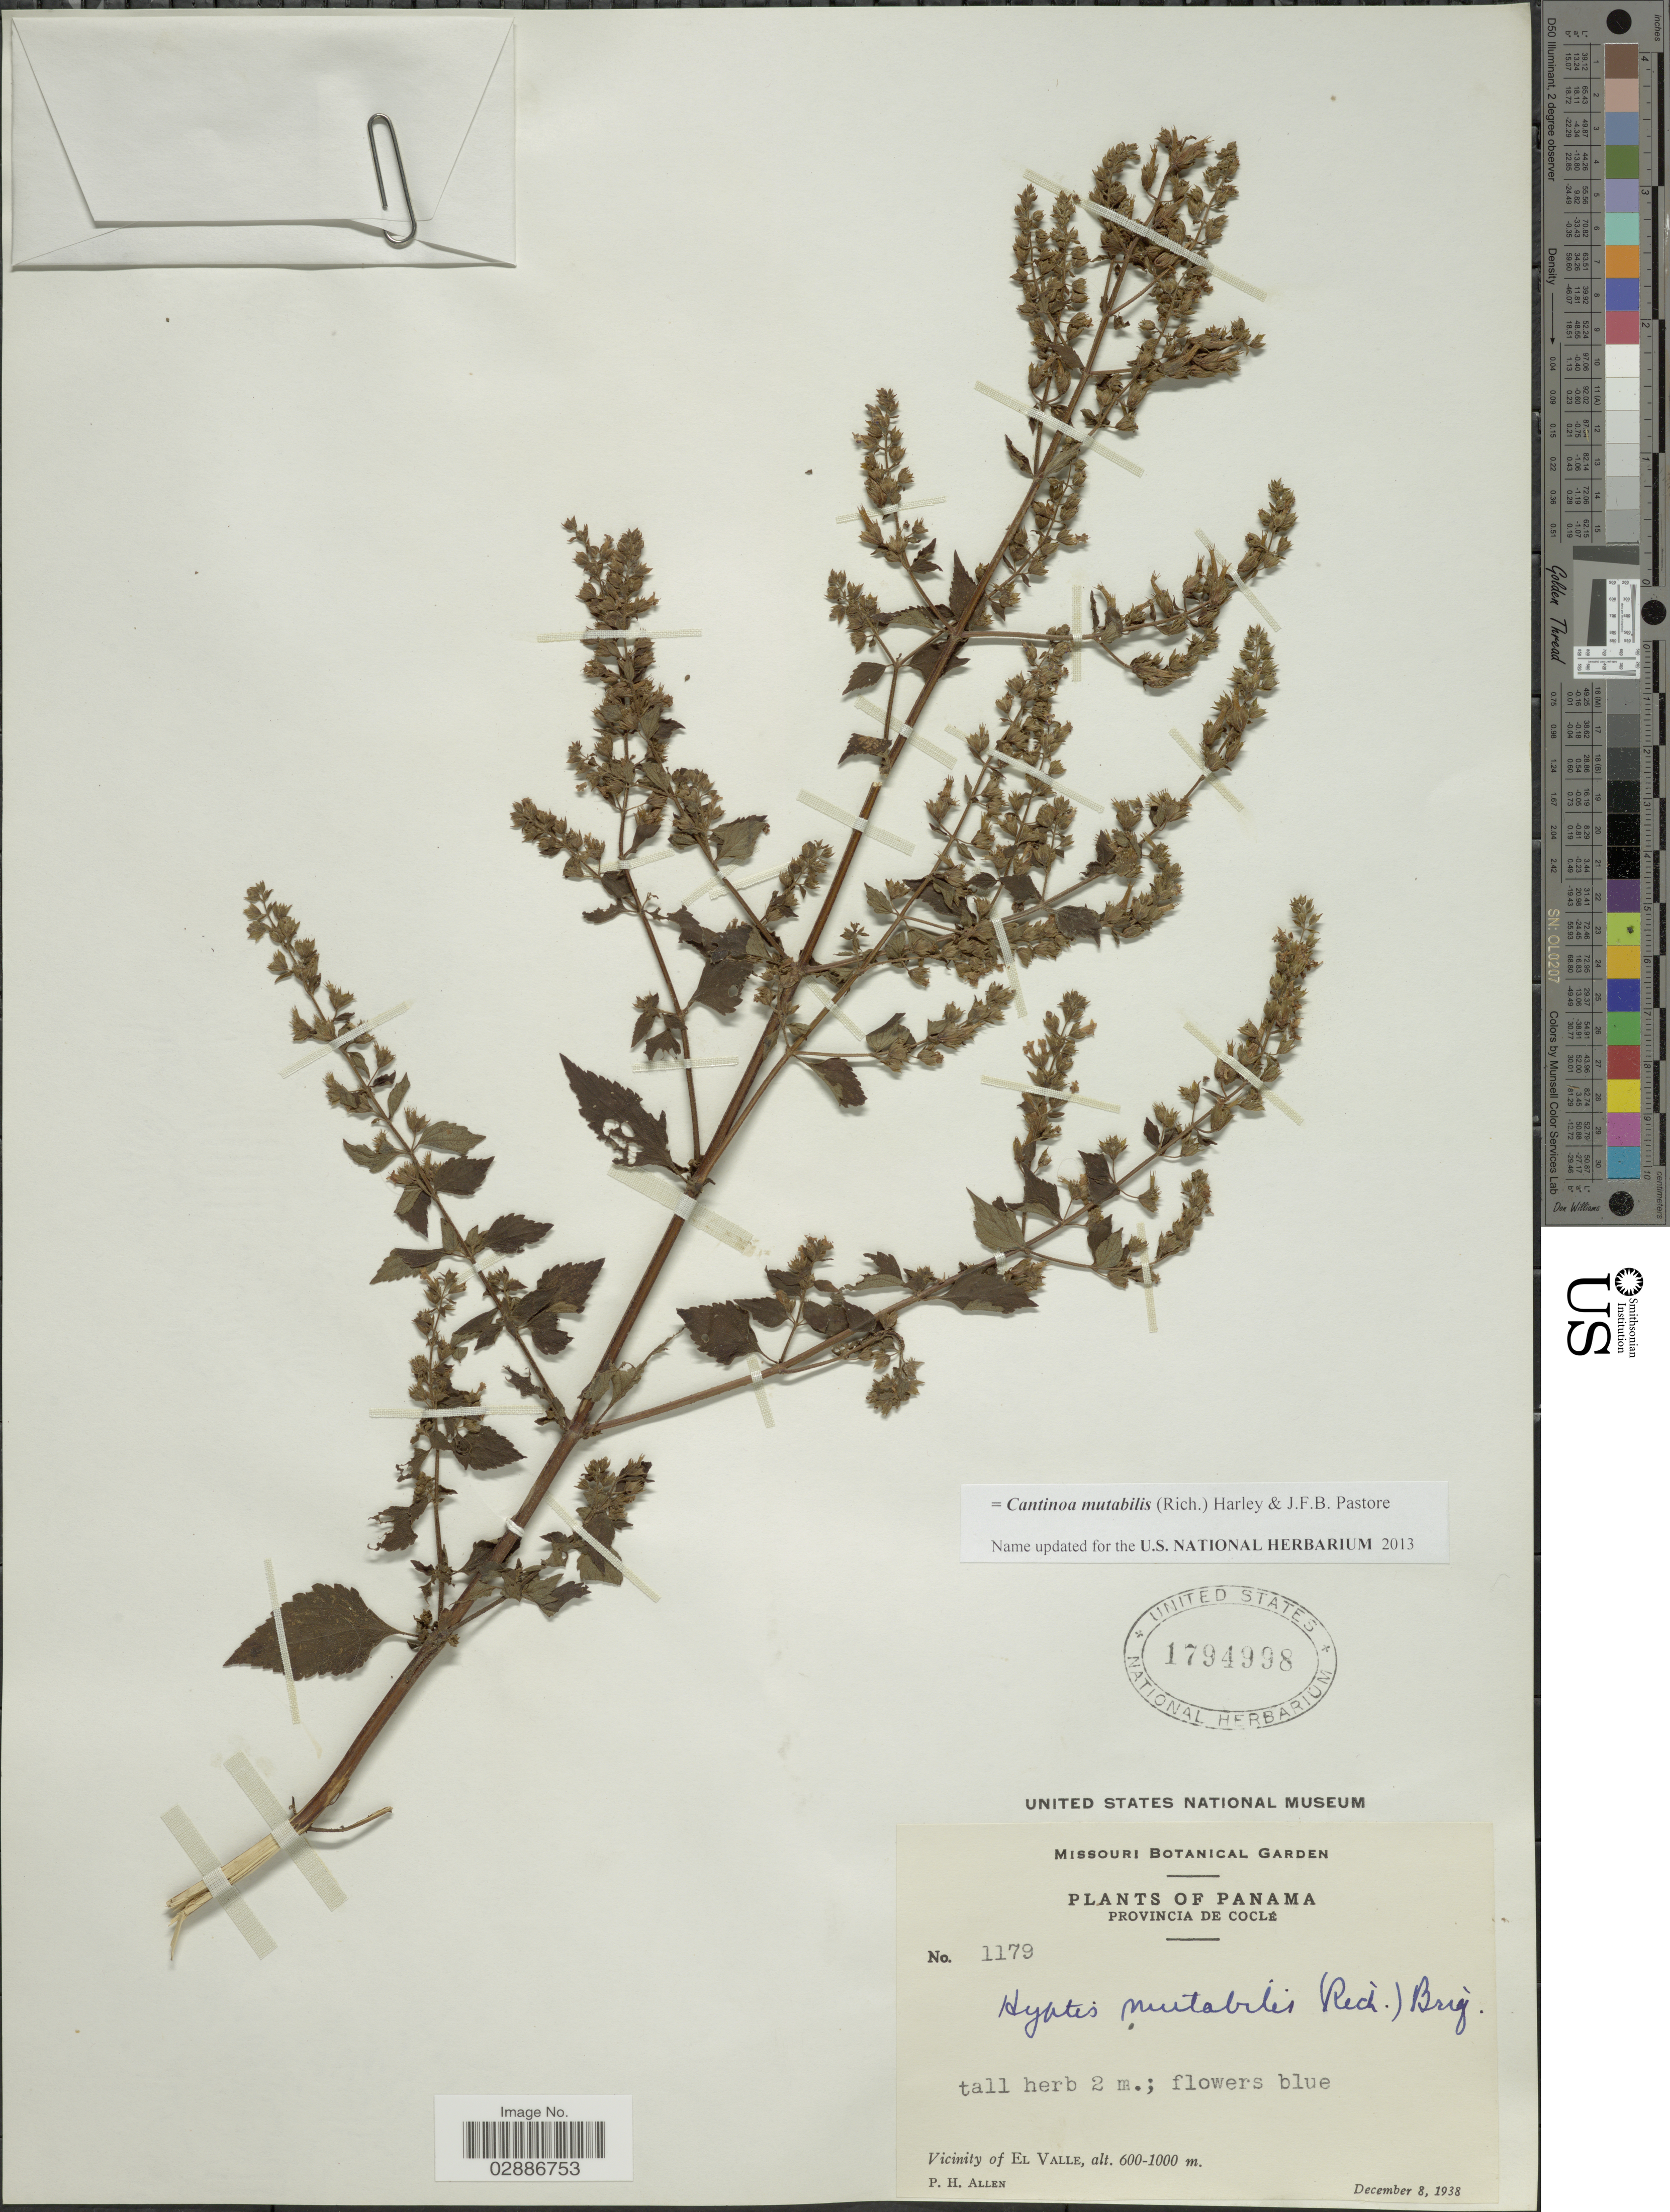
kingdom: Plantae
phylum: Tracheophyta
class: Magnoliopsida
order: Lamiales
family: Lamiaceae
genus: Cantinoa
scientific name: Cantinoa mutabilis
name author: (Rich.) Harley & J.F.B. Pastore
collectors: P. H. Allen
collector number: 1179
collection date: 1938-12-08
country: Panama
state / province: Coclé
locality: Vicinity of El Valle.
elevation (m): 600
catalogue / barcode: US 1794998